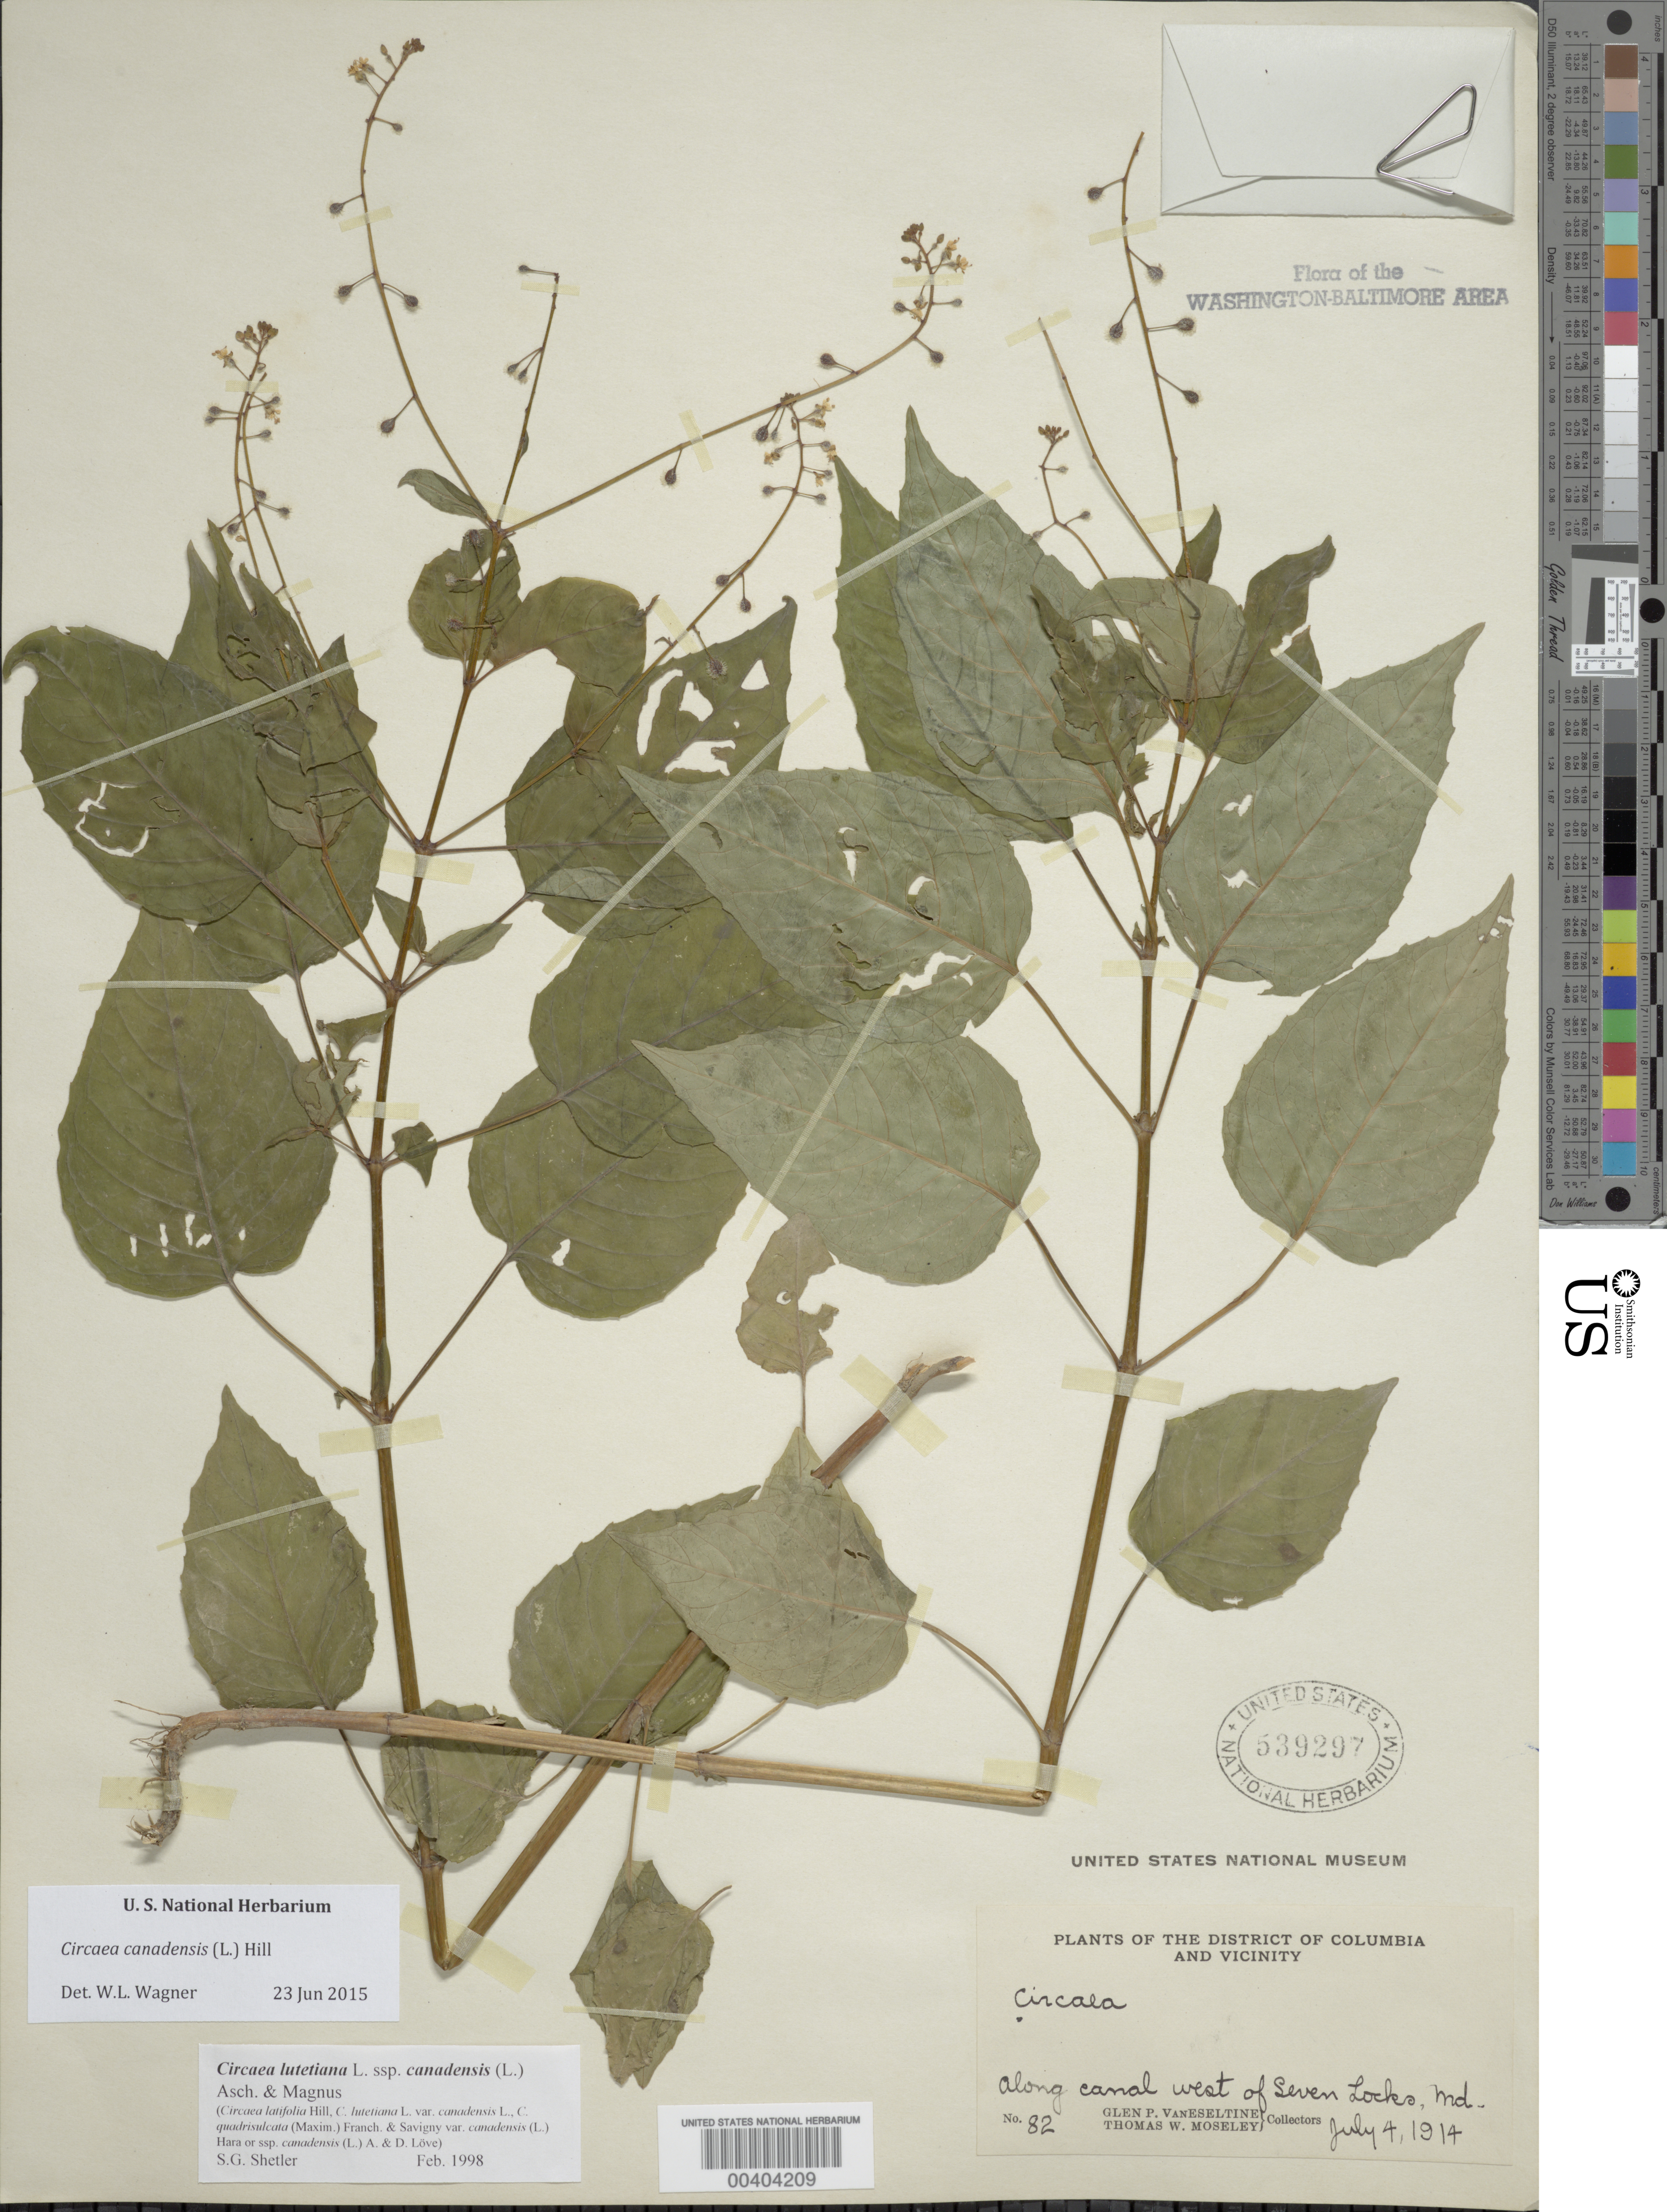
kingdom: Plantae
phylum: Tracheophyta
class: Magnoliopsida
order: Myrtales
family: Onagraceae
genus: Circaea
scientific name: Circaea canadensis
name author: (L.) Hill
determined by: Wagner, W. L., (BOT), Smithsonian Institution - National Museum of Natural History (UNITED STATES)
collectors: G. P. Van Eseltine & T. Moseley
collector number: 82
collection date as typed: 04 Jul 1914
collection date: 1914-07-04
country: United States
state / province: Maryland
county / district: Montgomery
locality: W of Seven Locks C. & O. Canal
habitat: Along canal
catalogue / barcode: US 539297